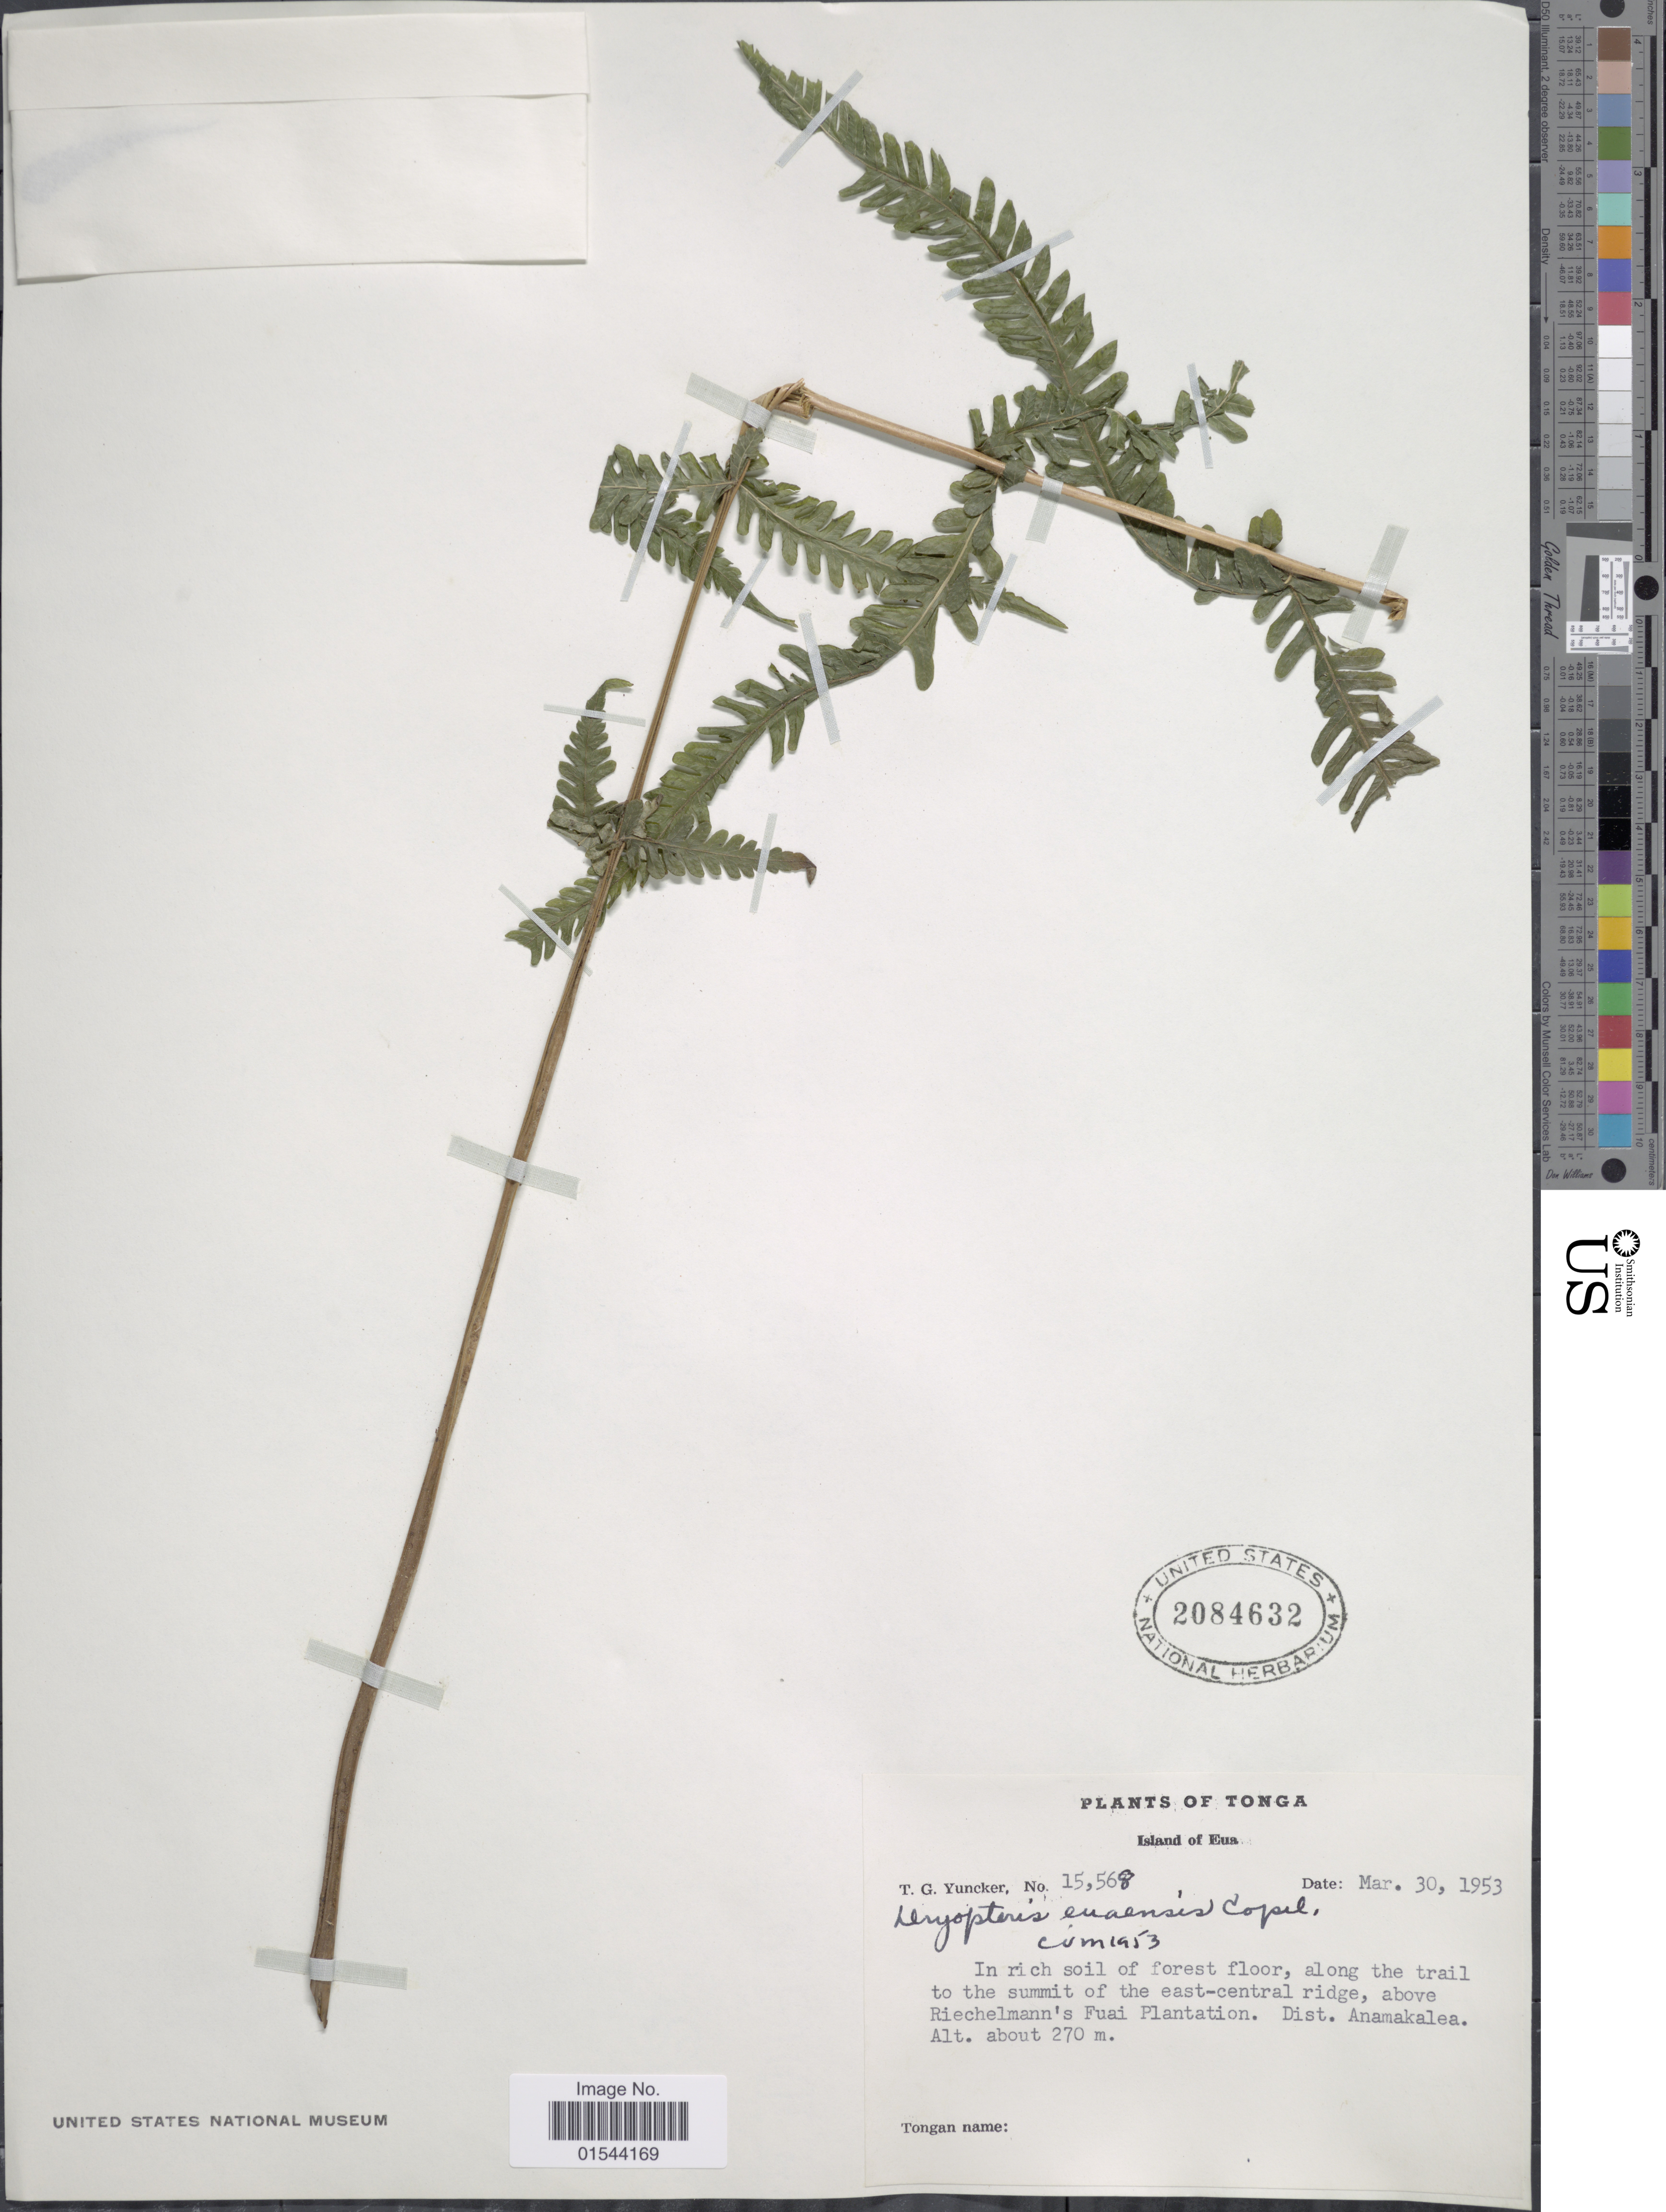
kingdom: Plantae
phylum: Tracheophyta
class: Polypodiopsida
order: Polypodiales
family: Thelypteridaceae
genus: Christella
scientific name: Christella harveyi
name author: (Mett.) Holttum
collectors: T. G. Yuncker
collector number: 15568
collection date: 1953-03-30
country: Tonga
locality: Island of Eua, In rich soil of forest floor, along the trail to the summit of the east-central ridge, above Riechelmann's Fuai Plantation. Dist, Anamakalea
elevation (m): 270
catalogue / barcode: US 2084632